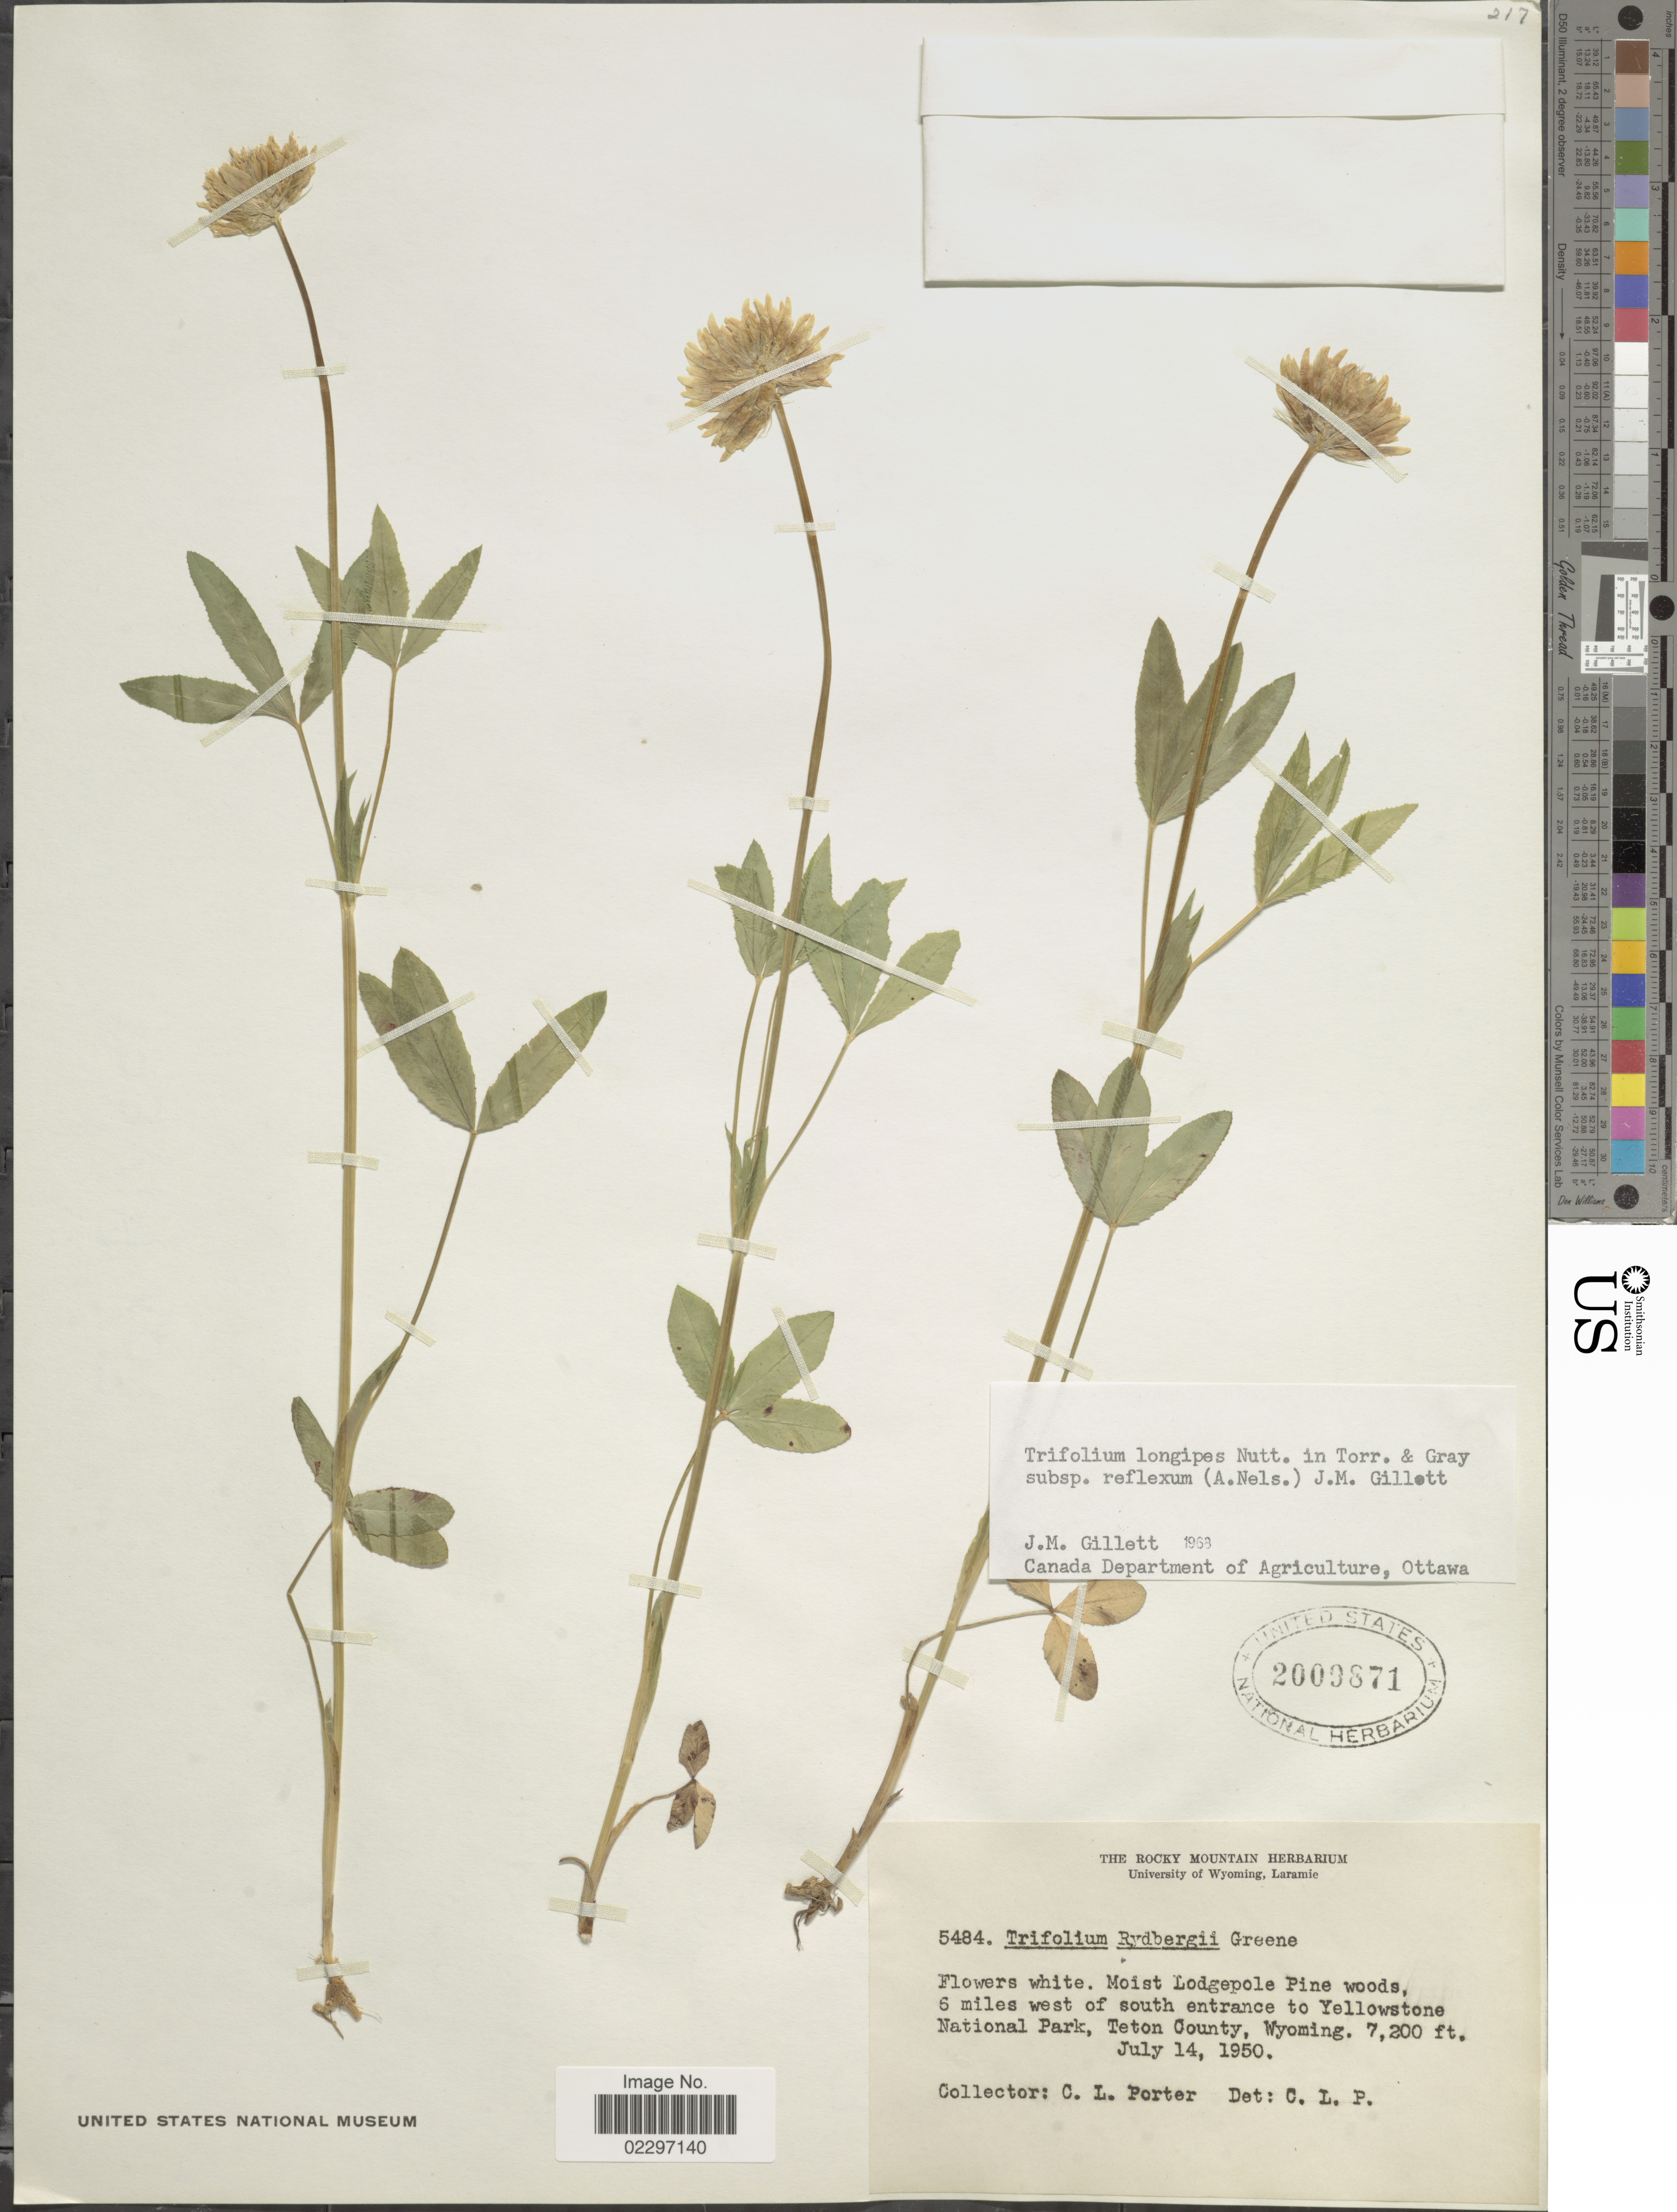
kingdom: Plantae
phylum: Tracheophyta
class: Magnoliopsida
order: Fabales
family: Fabaceae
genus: Trifolium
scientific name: Trifolium longipes subsp. reflexum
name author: (A. Nelson) J.M. Gillet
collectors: C. L. Porter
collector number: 5484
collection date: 1950-07-14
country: United States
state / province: Wyoming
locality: Moist Lodgepole Pine woods, 6 miles west of south entrance to Yellowstone National Park, Teton County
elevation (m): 2195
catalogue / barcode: US 2009871